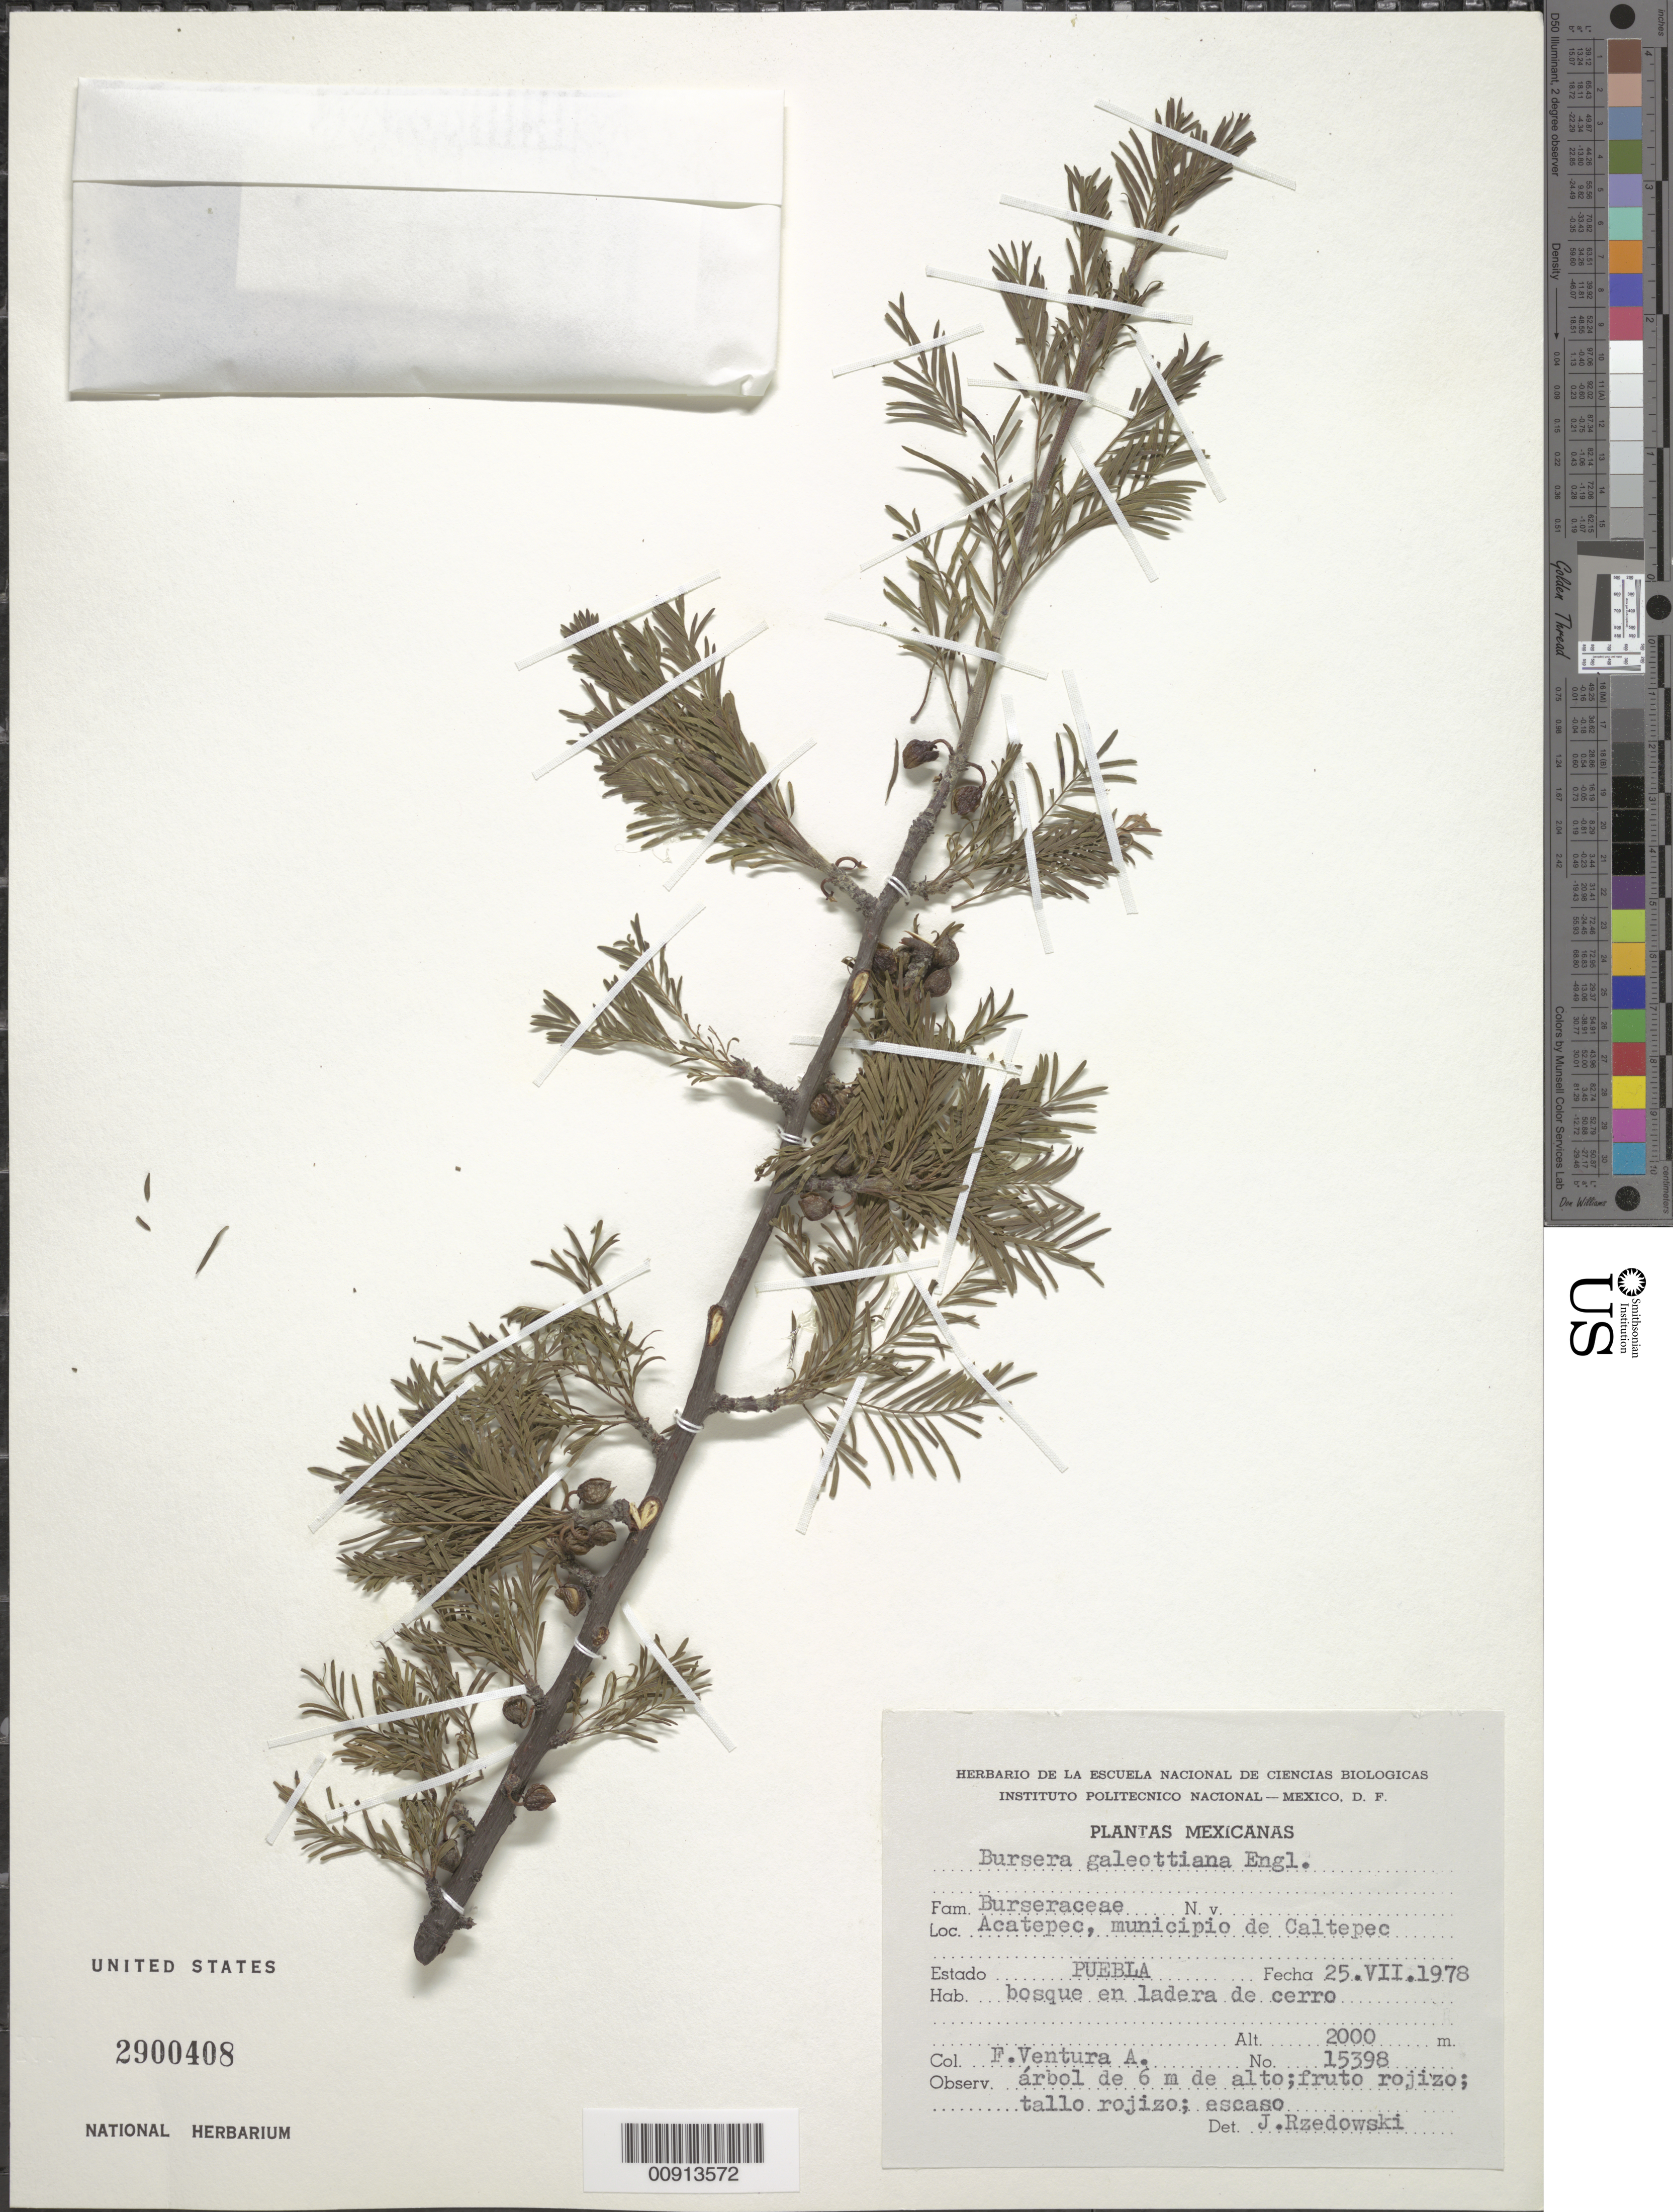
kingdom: Plantae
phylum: Tracheophyta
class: Magnoliopsida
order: Sapindales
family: Burseraceae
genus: Bursera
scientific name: Bursera galeottiana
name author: Engl.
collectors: F. Ventura A.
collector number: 15398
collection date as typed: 25 Jul 1978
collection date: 1978-07-25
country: Mexico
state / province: Puebla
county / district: Caltepec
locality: Acatepec, municipio de Caltepec, Estado Puebla.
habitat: Bosque en ladera de cerro.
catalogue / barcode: US 2900408